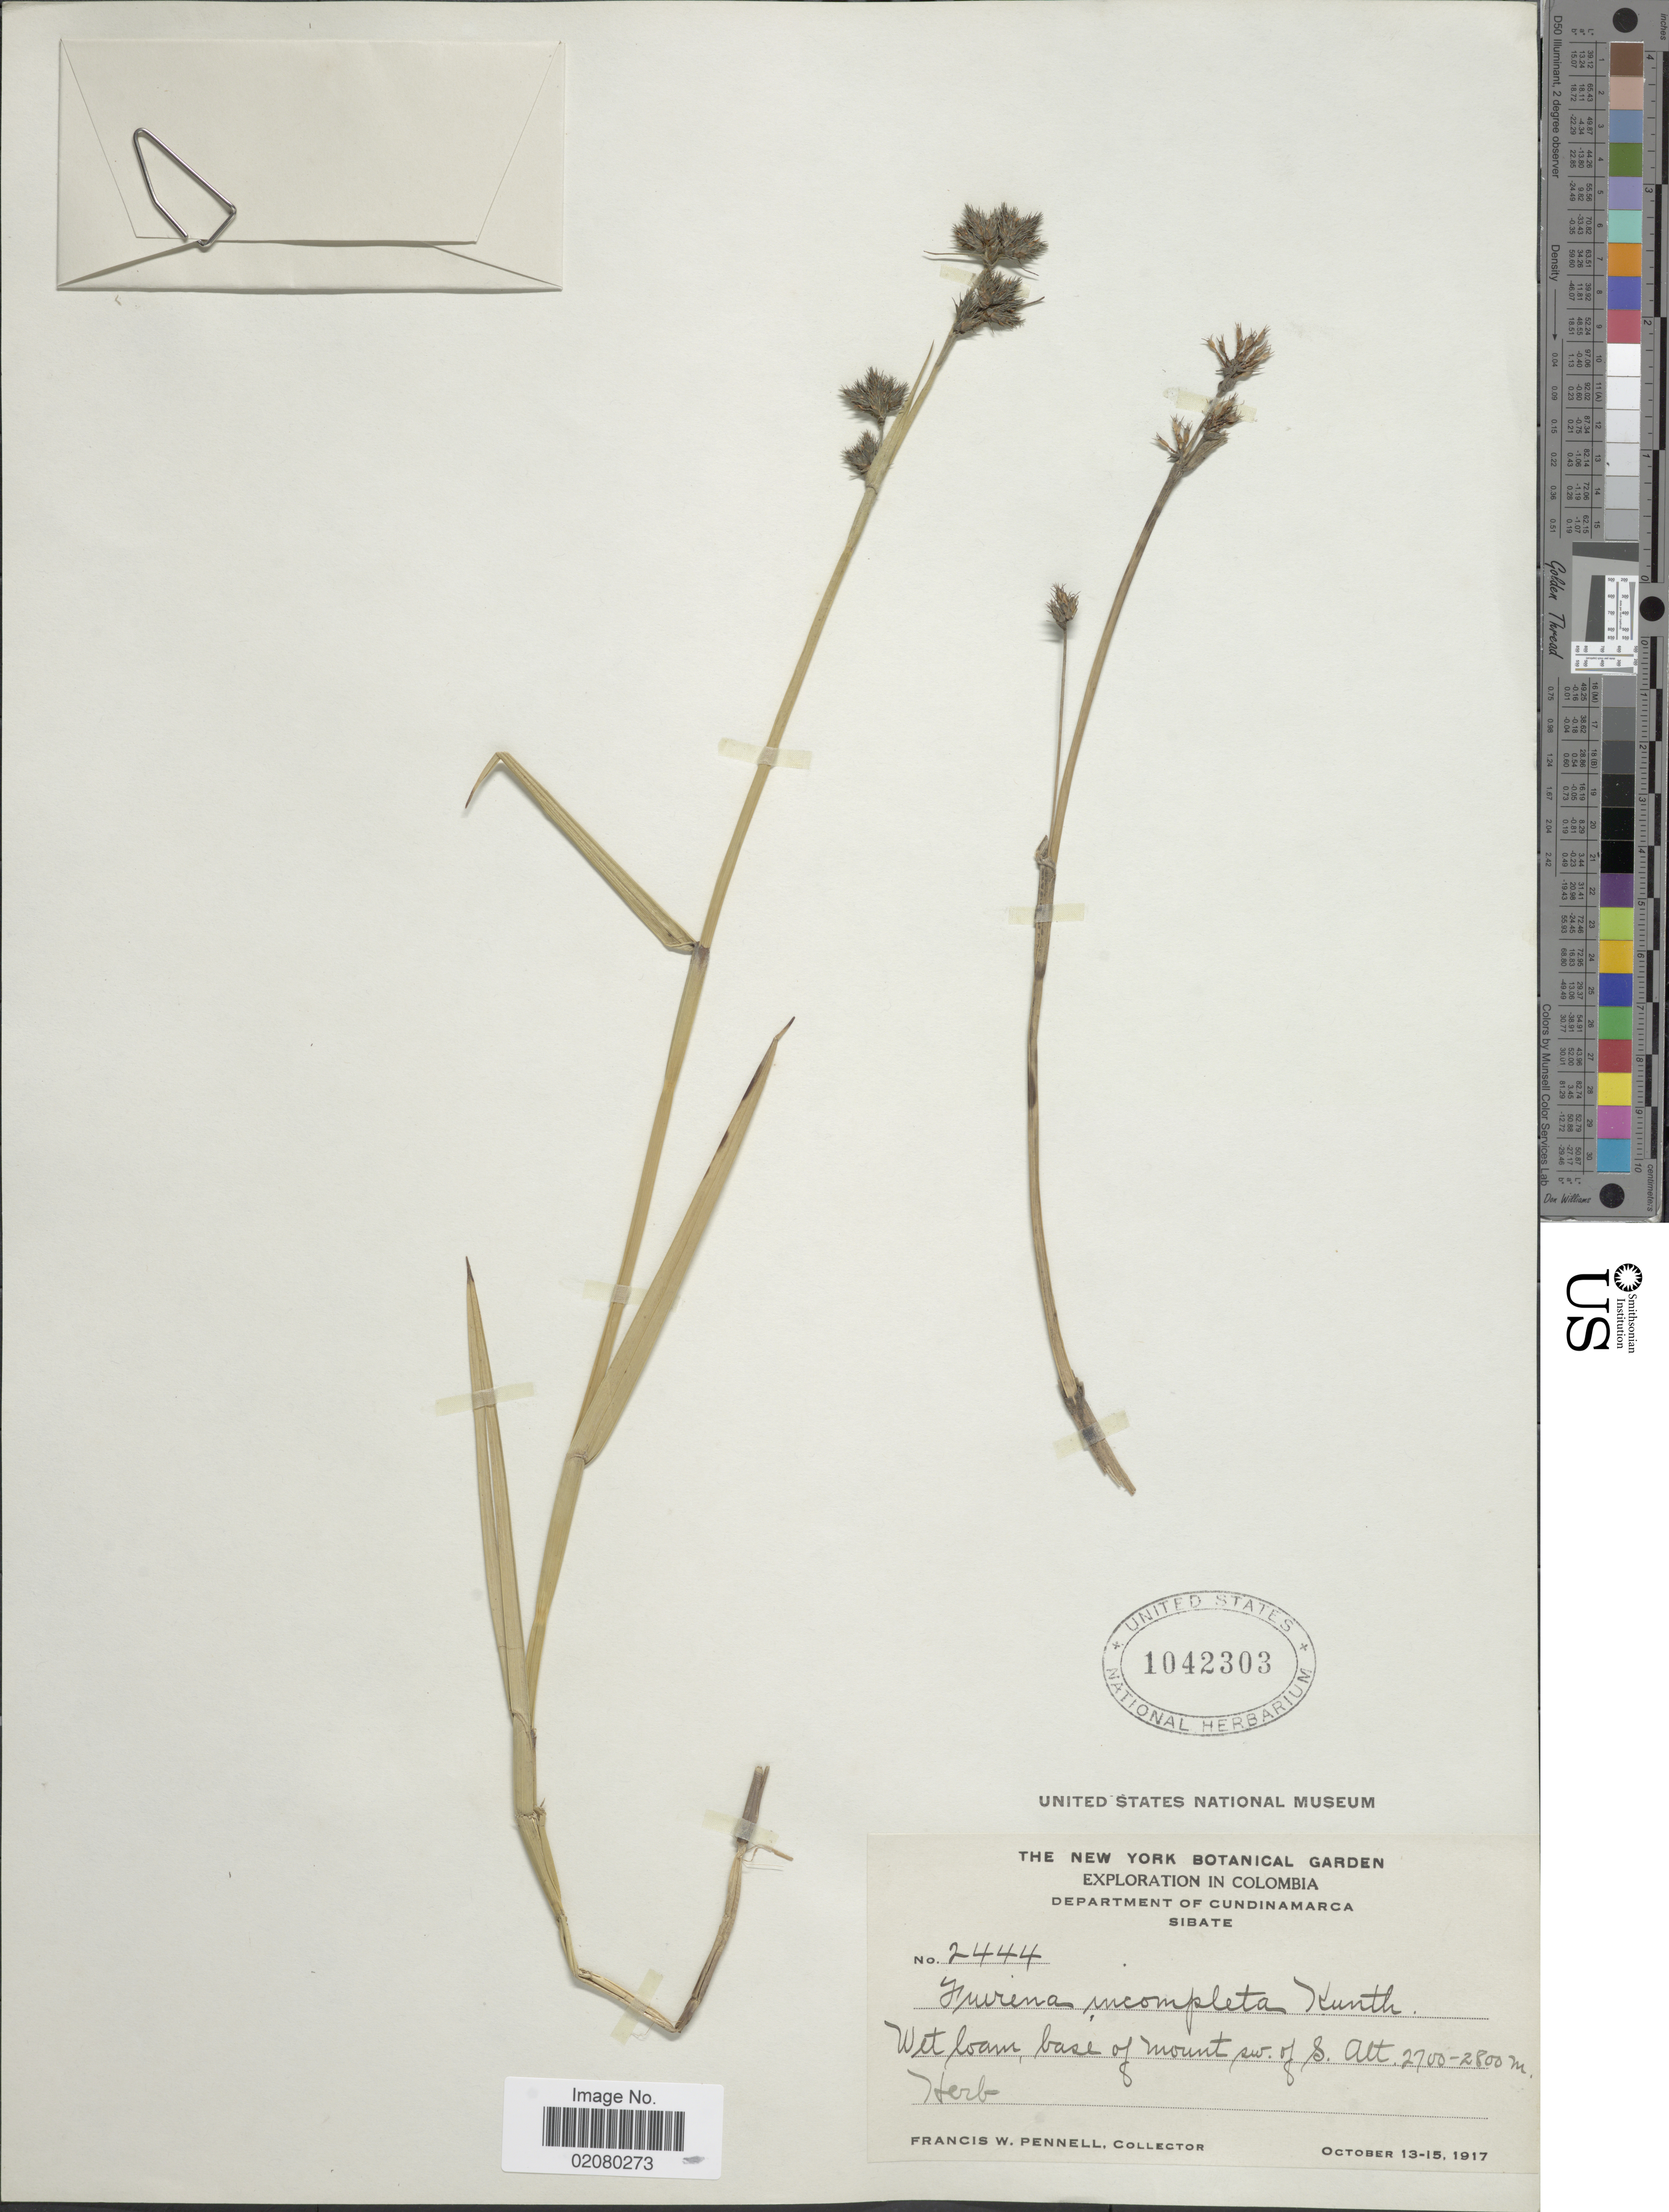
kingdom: Plantae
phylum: Tracheophyta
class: Liliopsida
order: Poales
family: Cyperaceae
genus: Fuirena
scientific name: Fuirena incompleta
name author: Nees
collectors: F. W. Pennell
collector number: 2444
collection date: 1917-10-13/1917-10-15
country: Colombia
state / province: Cundinamarca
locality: Department of Cundinamarca, Sibate. Base of mount sw of S.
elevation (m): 2700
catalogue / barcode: US 1042303